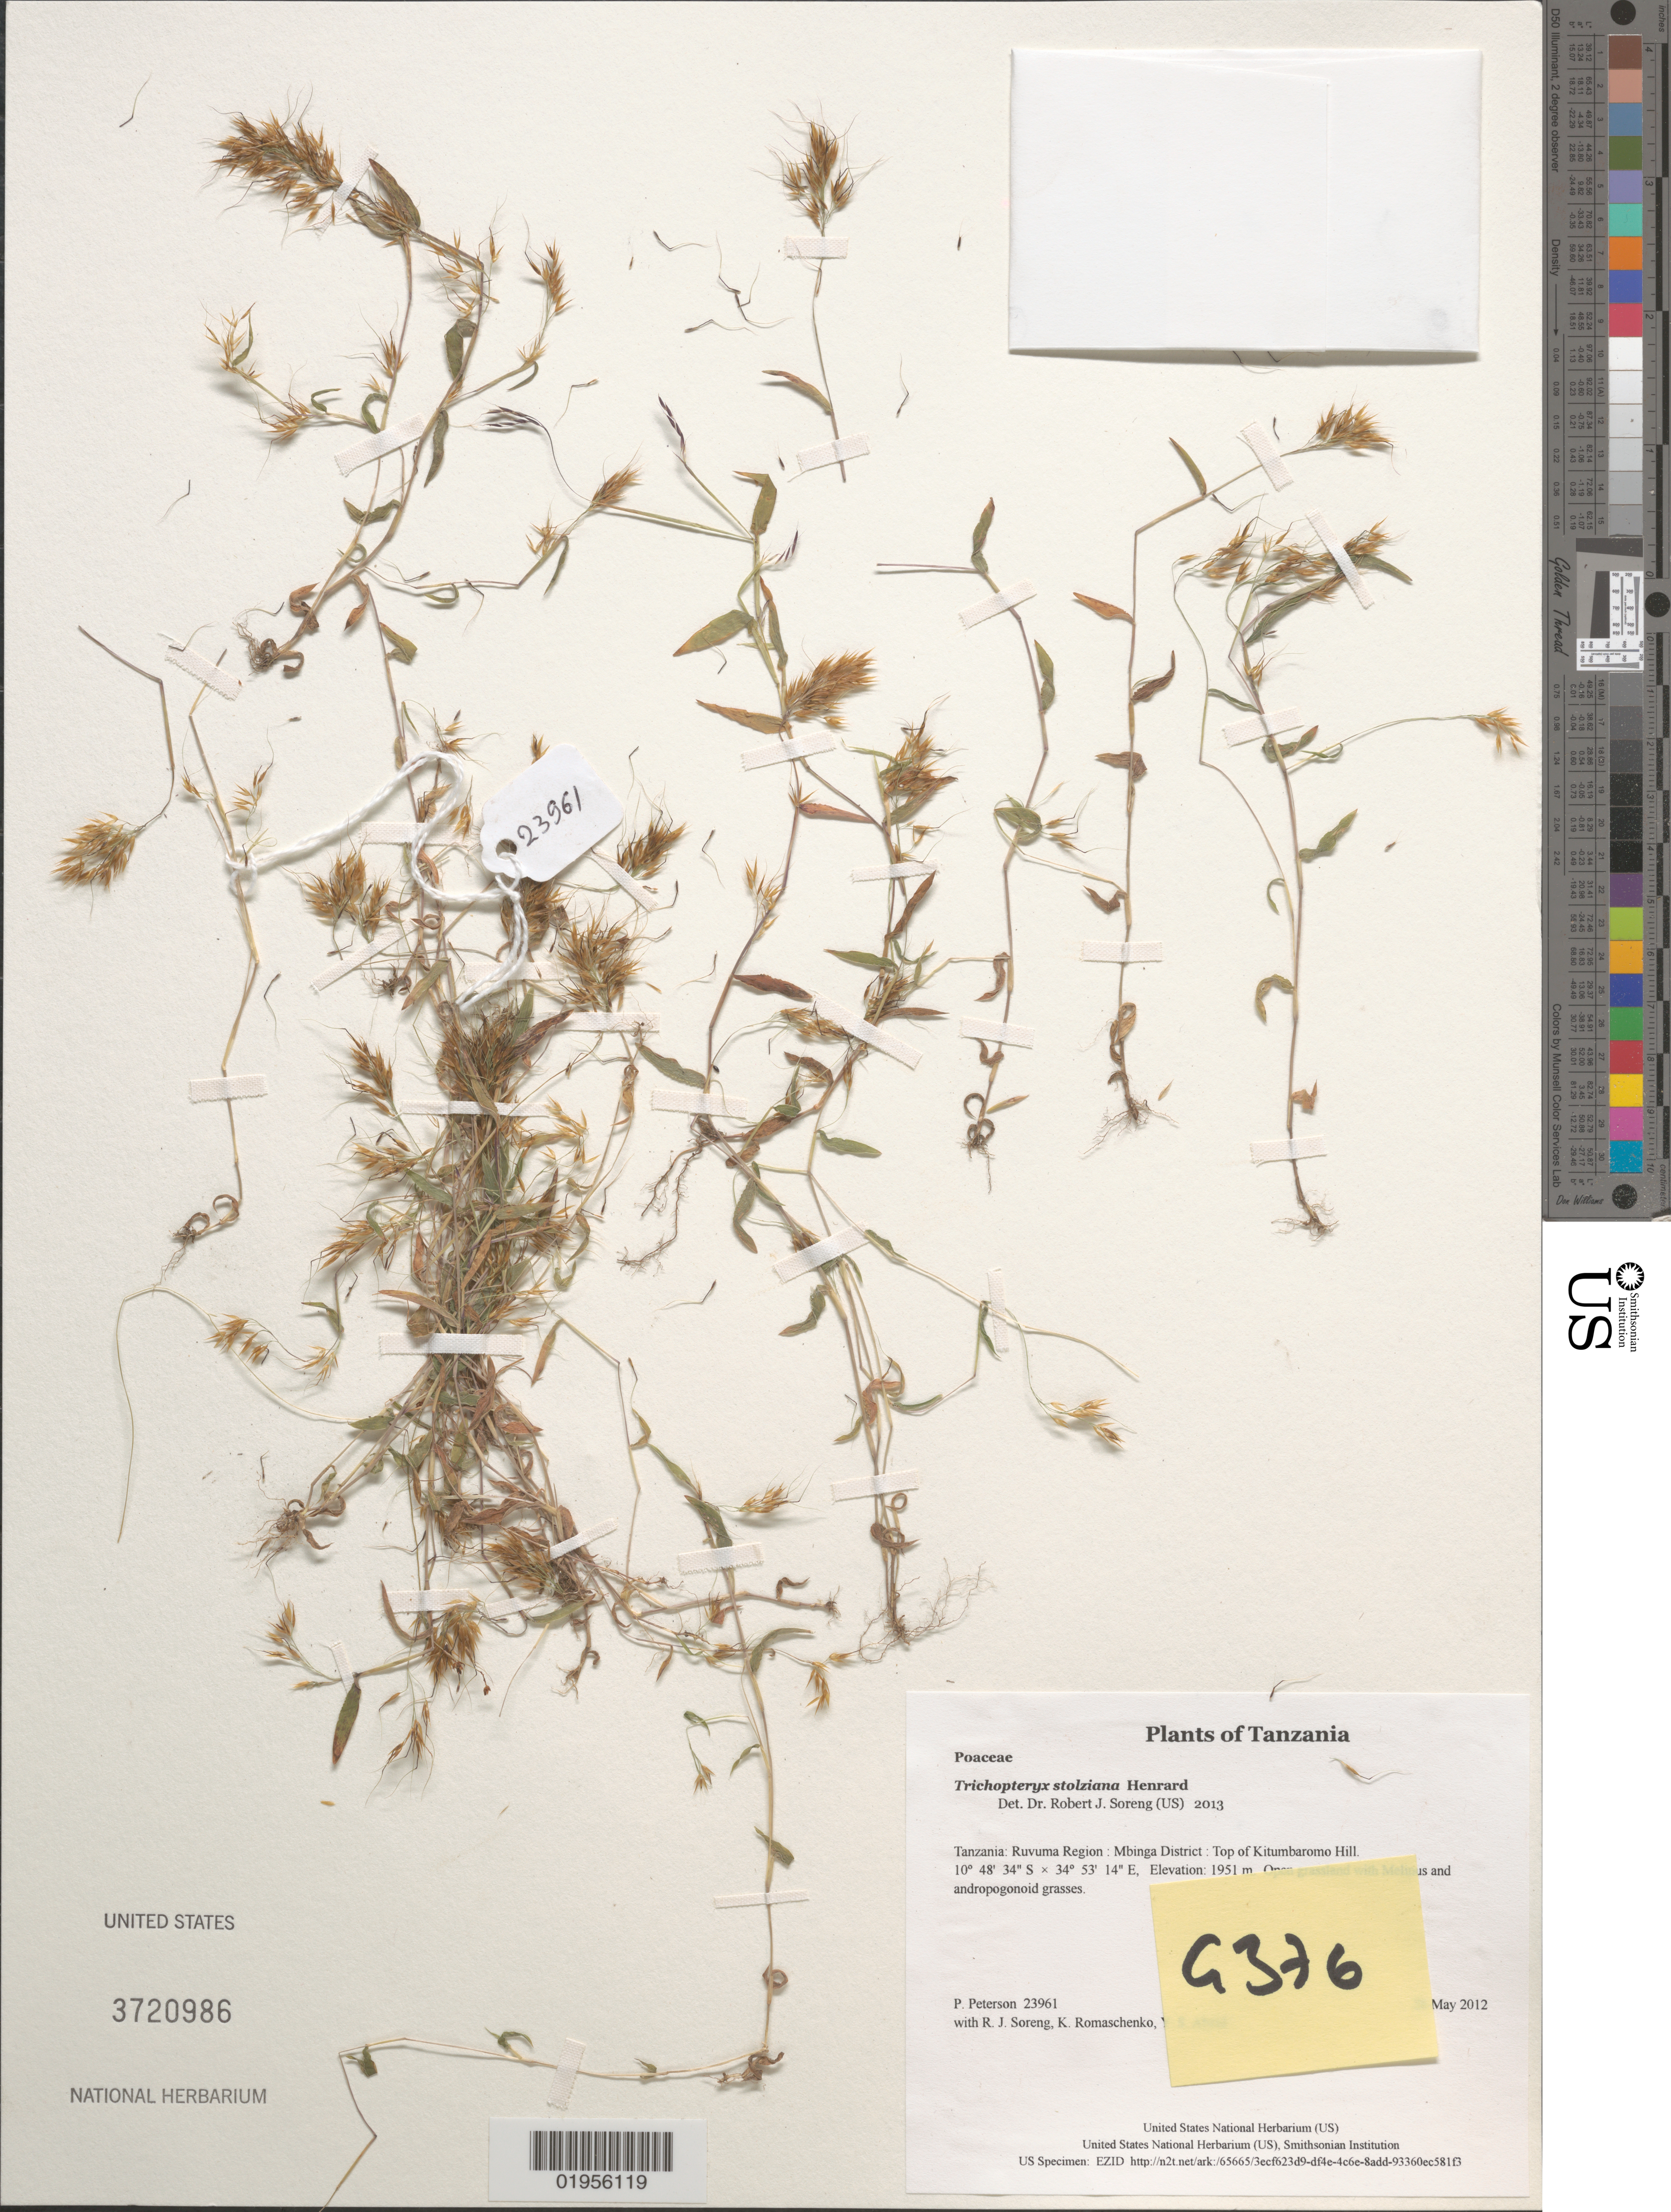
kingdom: Plantae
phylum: Tracheophyta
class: Liliopsida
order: Poales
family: Poaceae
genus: Trichopteryx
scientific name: Trichopteryx stolziana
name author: Henr.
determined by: Soreng, Robert J., Research Associate (BOT), Smithsonian Institution - National Museum of Natural History (UNITED STATES)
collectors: P. M. Peterson, R. J. Soreng, K. Romaschenko & Y. Abeid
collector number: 23961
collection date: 2012-05-26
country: Tanzania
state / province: Ruvuma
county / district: Mbinga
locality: Top of Kitumbaromo Hill.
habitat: Open grassland with Melinus and andropogonoid grasses.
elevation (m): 1951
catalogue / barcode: US 3720986